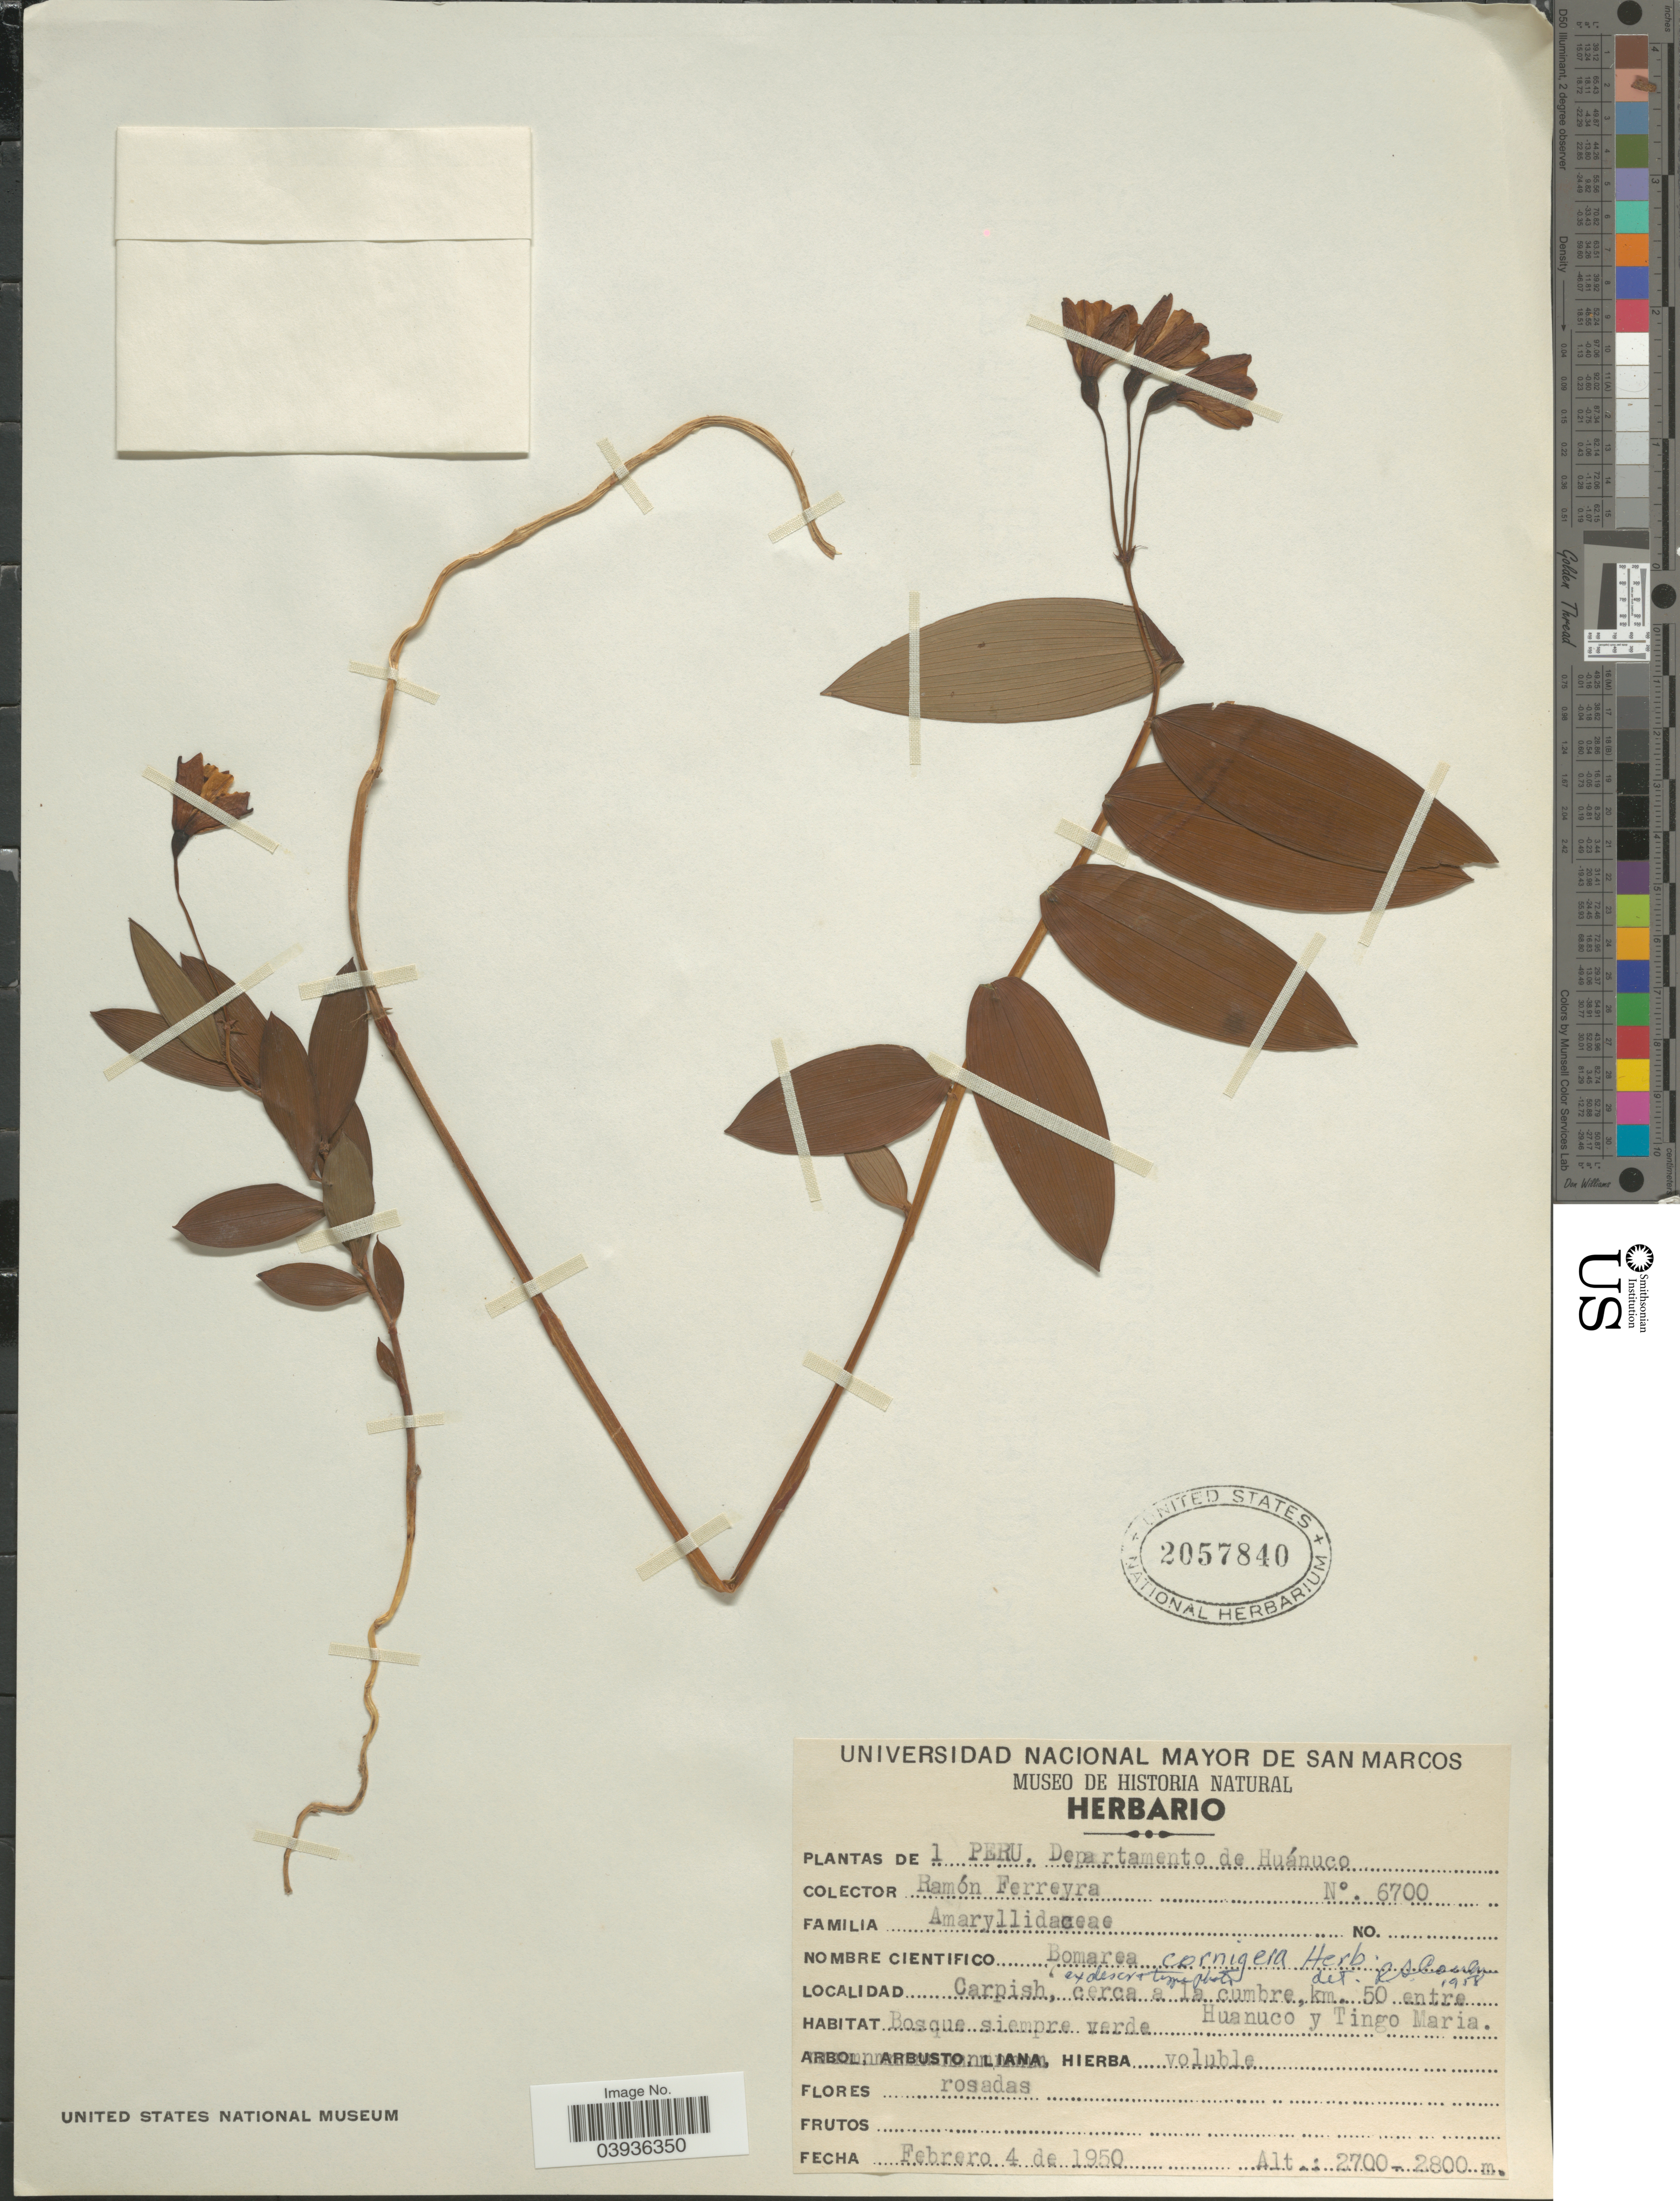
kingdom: Plantae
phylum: Tracheophyta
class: Liliopsida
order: Liliales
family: Alstroemeriaceae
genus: Bomarea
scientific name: Bomarea cornigera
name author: Herb.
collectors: R. A. Ferreyra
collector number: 6700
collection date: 1950-02-04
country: Peru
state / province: Huánuco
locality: Departamento de Huánuco. Carpish, cerca a la cumbre km. 50 entre Huanuco y Tingo Maria.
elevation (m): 2700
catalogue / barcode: US 2057840